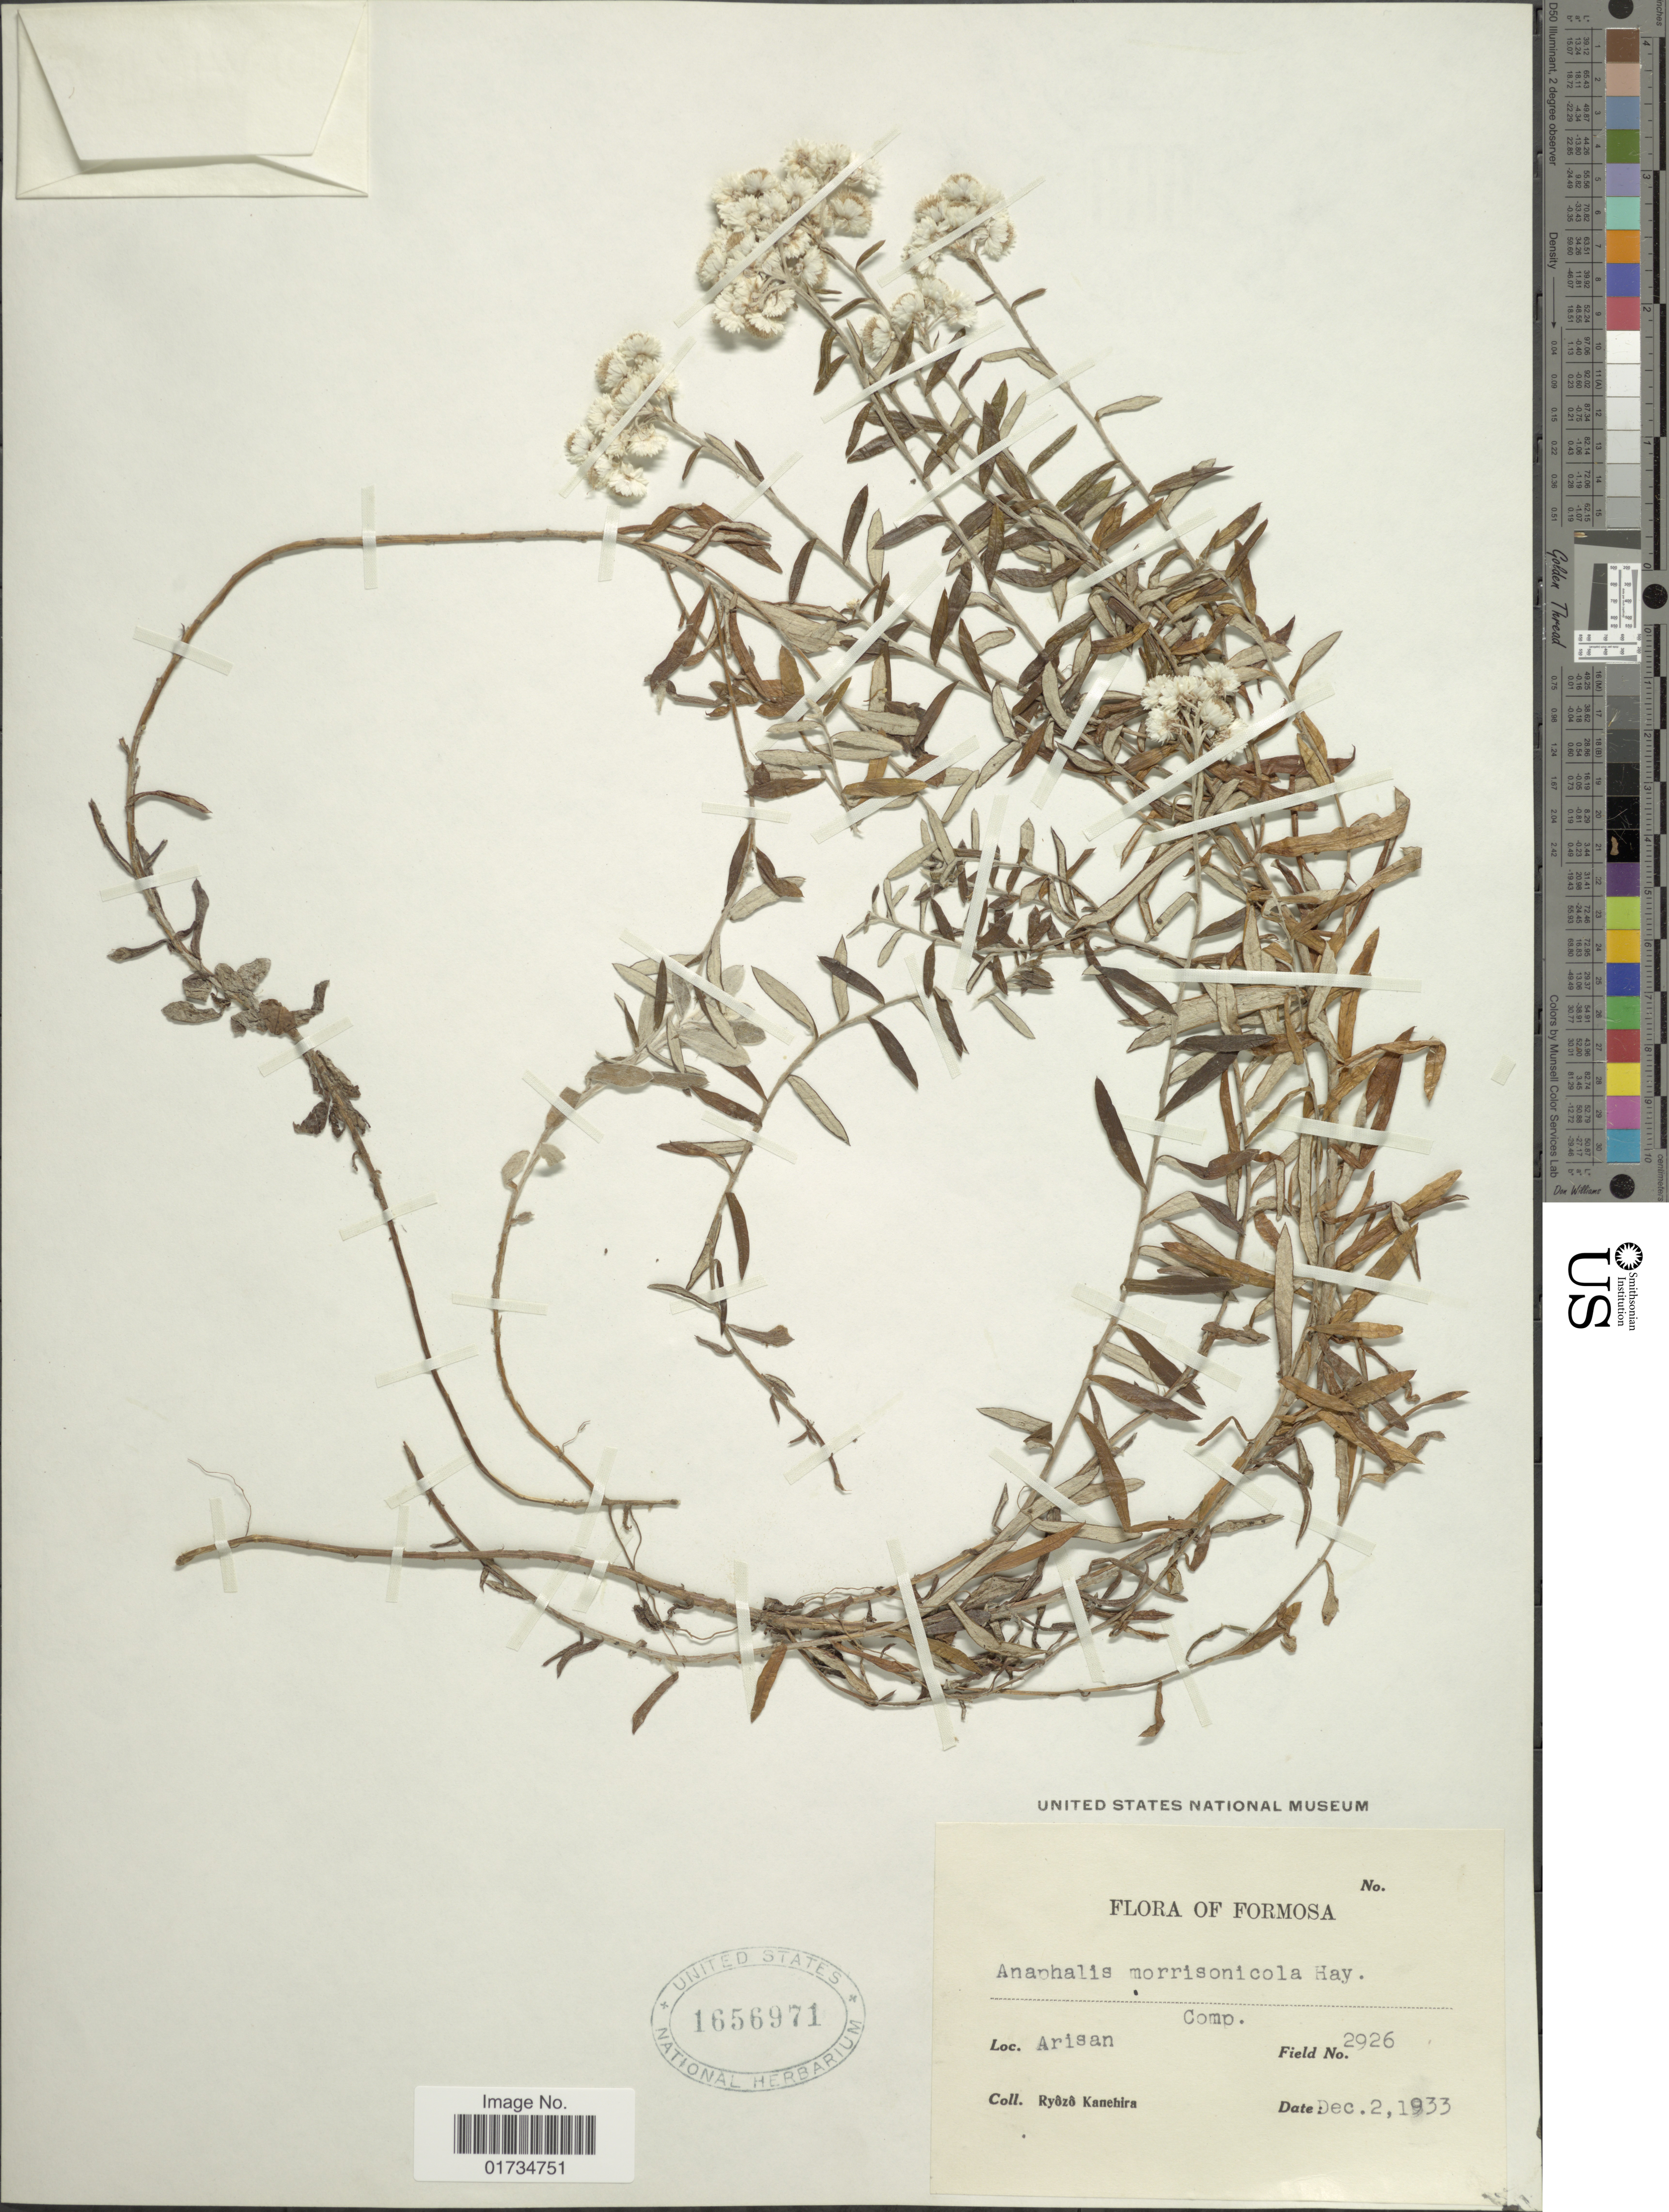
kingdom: Plantae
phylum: Tracheophyta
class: Magnoliopsida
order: Asterales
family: Asteraceae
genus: Anaphalis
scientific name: Anaphalis morrisonicola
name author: Hayata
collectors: R. Kanehira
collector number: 2926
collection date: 1933-12-02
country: Taiwan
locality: Formosa. Arisan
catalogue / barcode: US 1656971